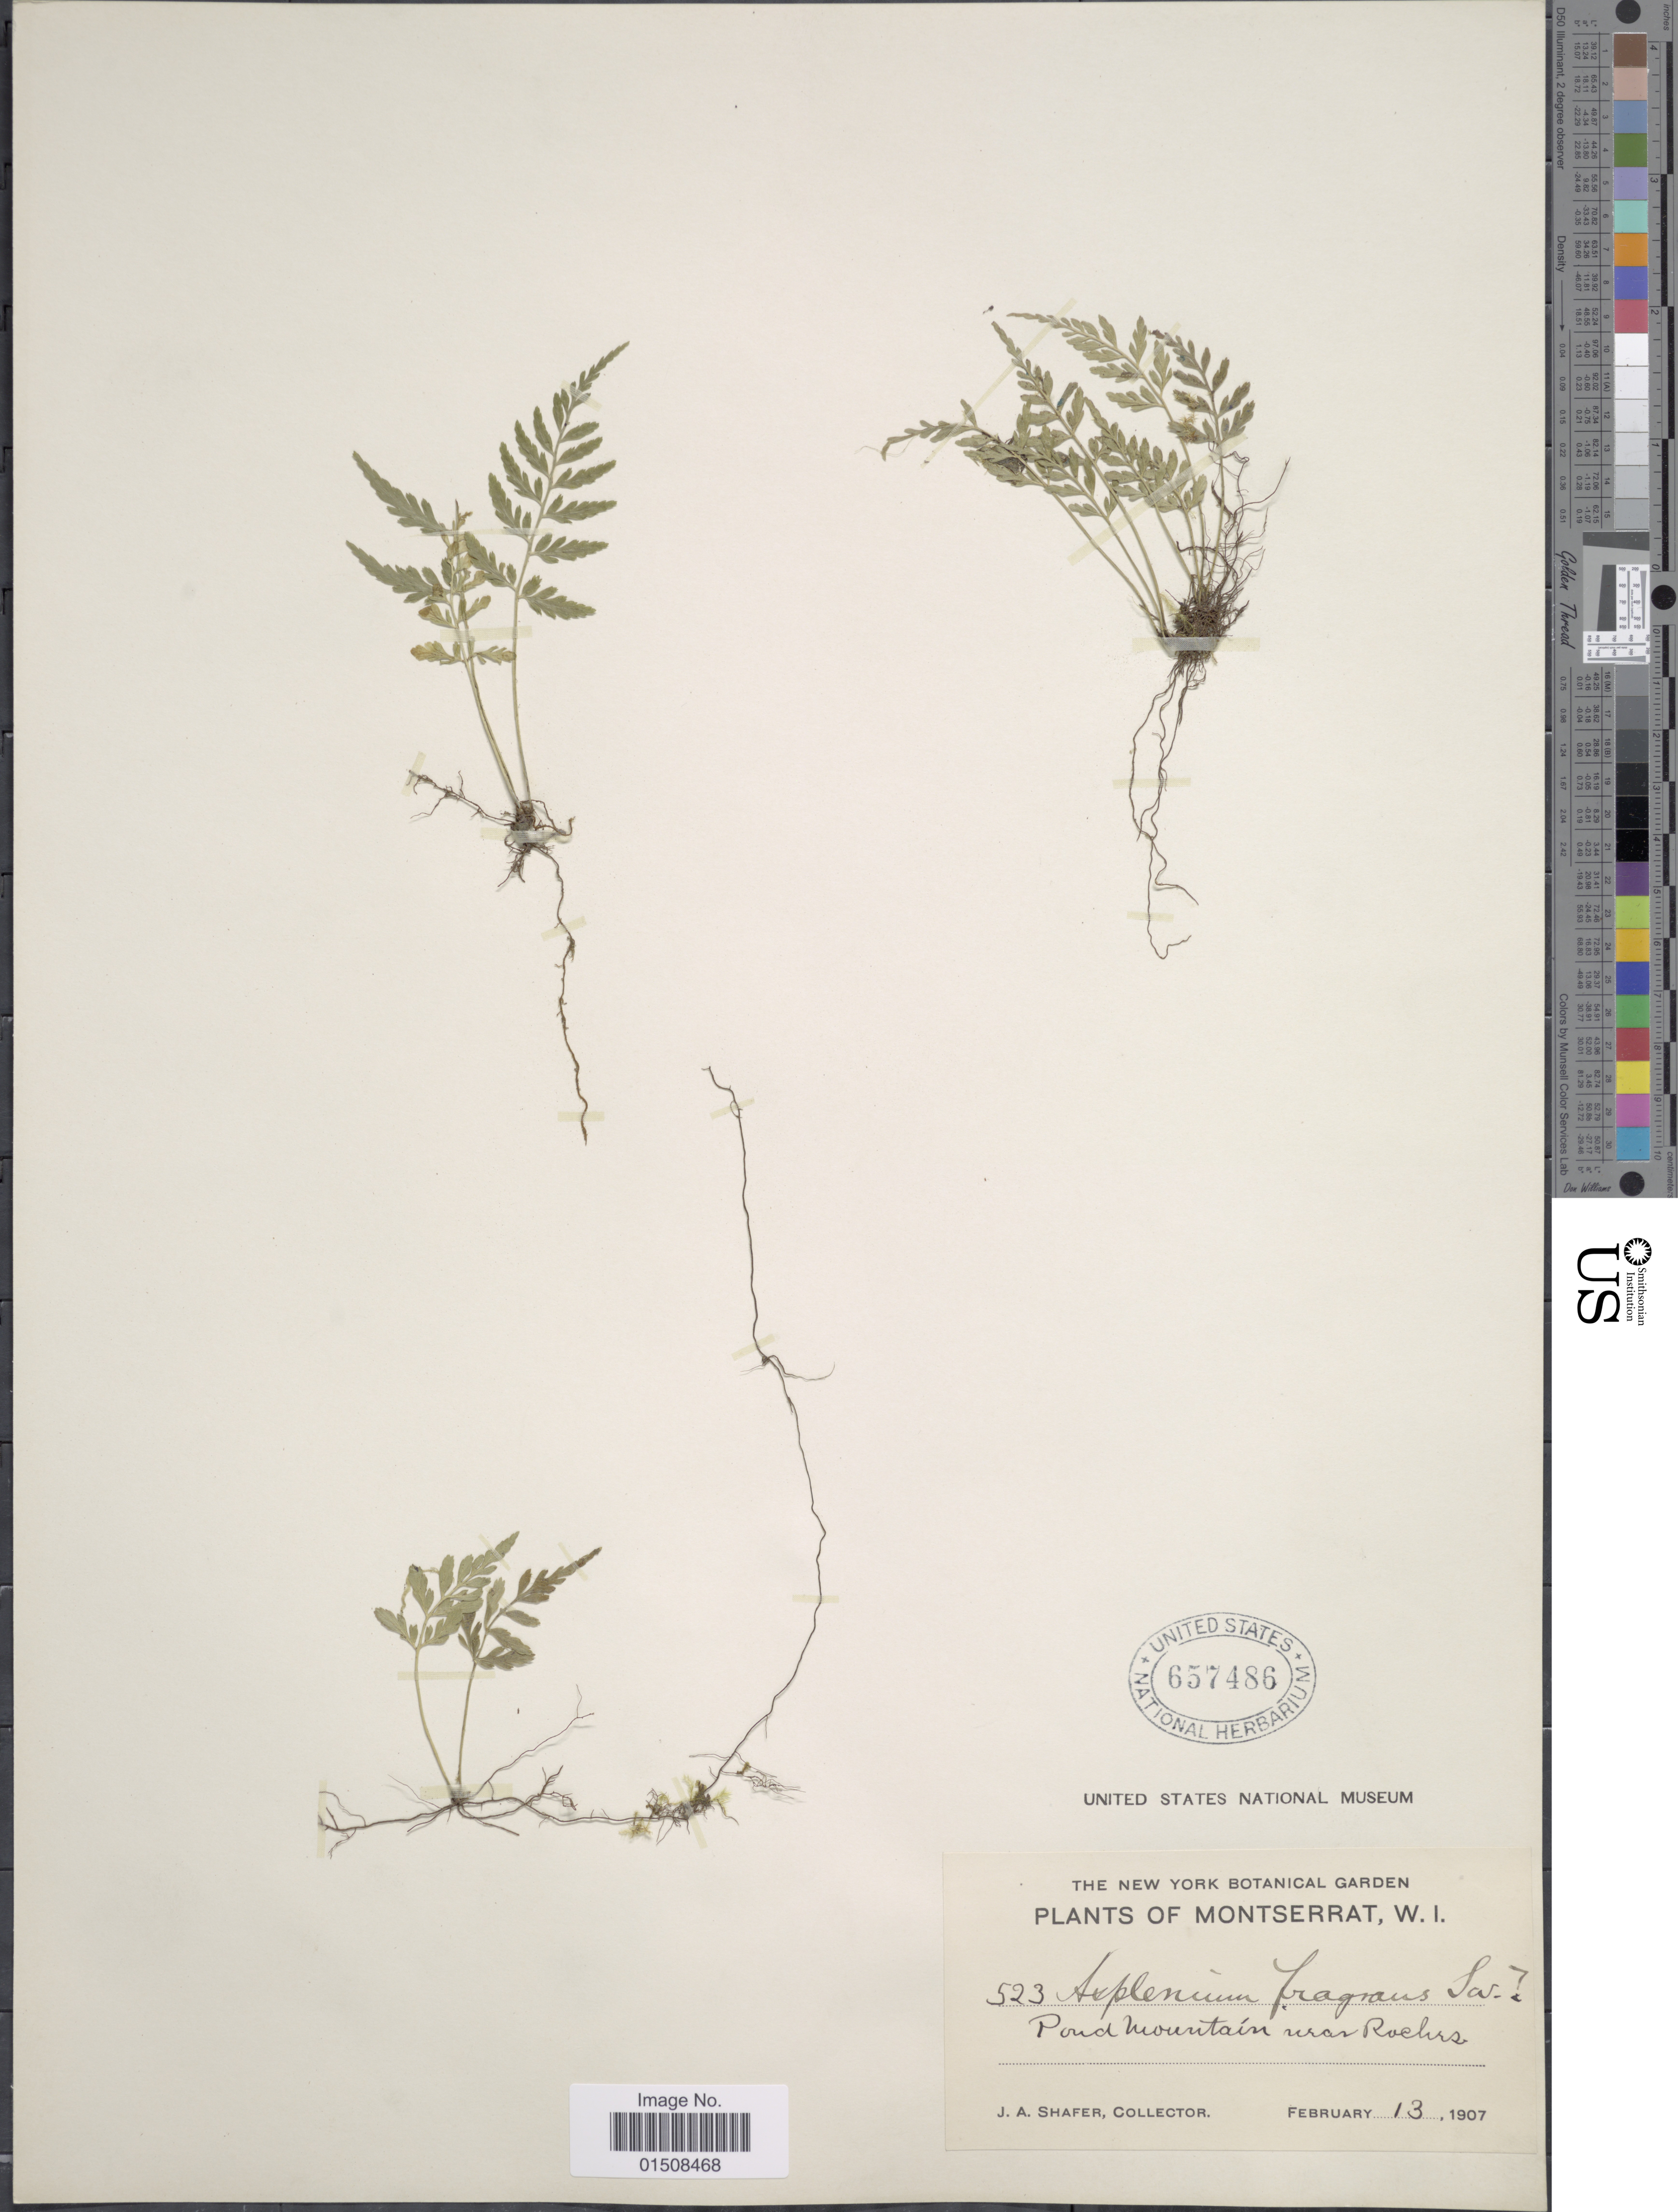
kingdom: Plantae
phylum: Tracheophyta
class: Polypodiopsida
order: Polypodiales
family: Aspleniaceae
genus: Asplenium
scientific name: Asplenium auritum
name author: Sw.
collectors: J. A. Shafer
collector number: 523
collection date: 1907-02-13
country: Montserrat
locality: Pond mountanin near Roches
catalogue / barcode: US 657486